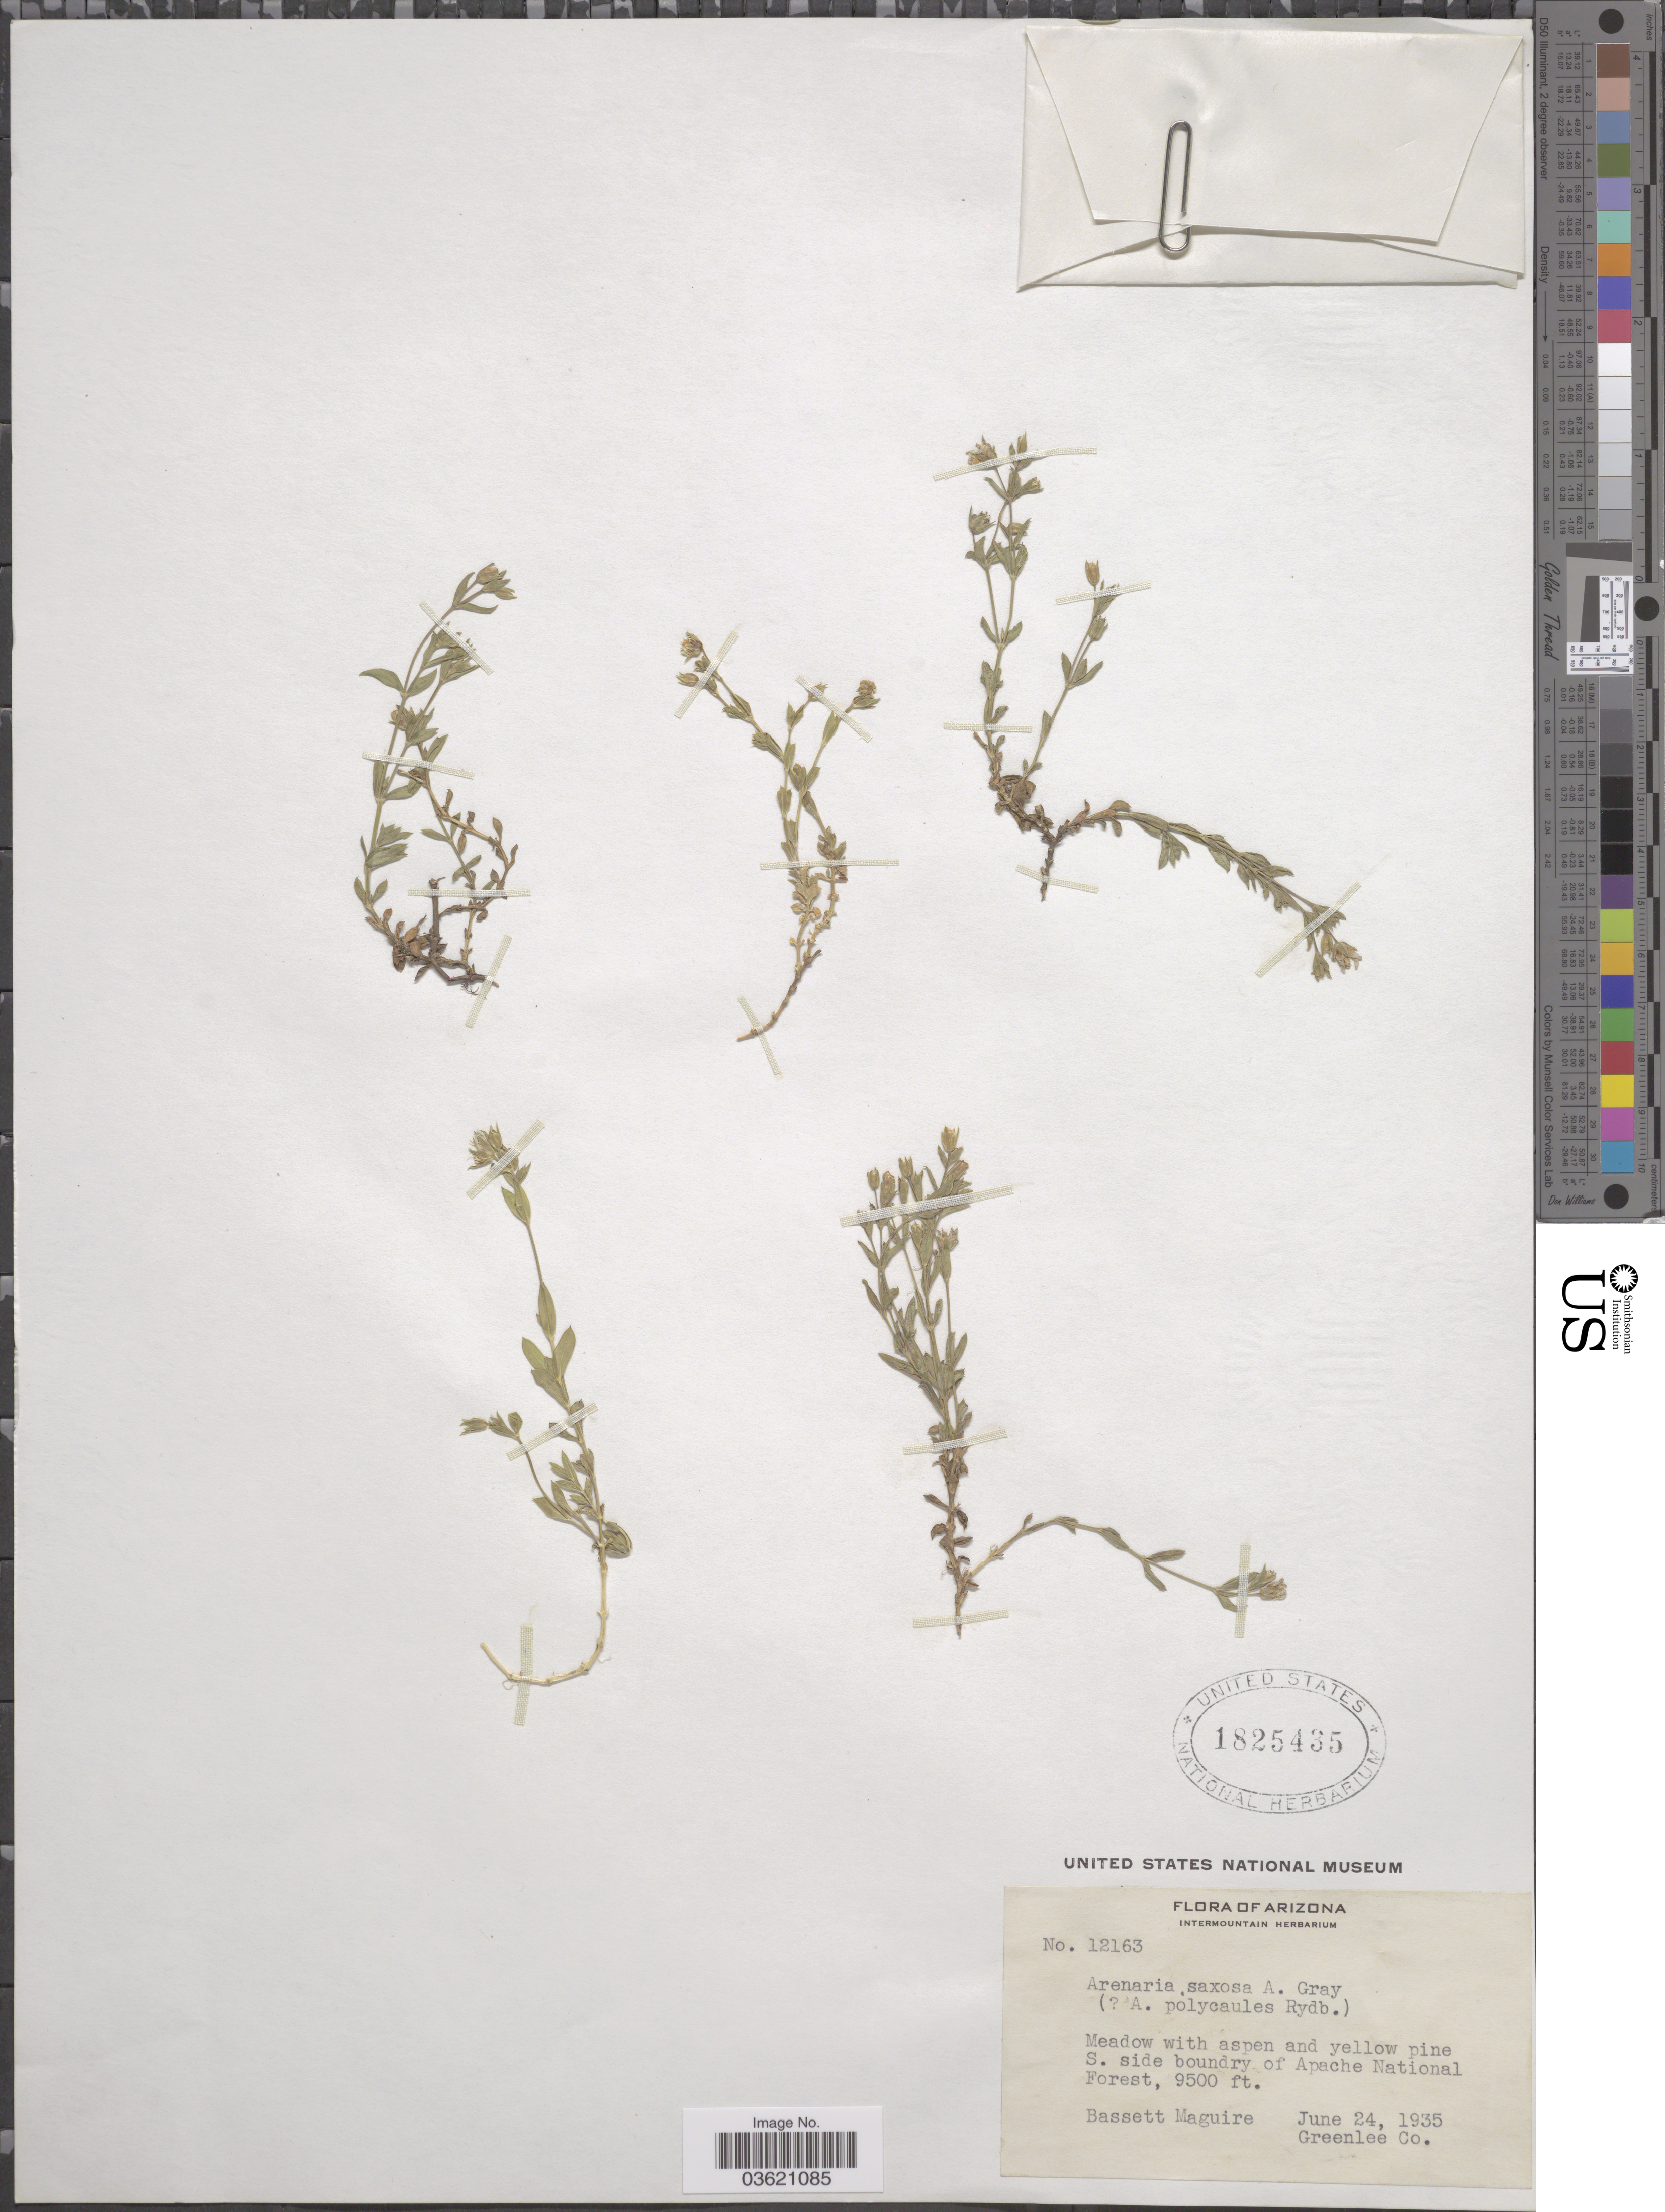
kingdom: Plantae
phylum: Tracheophyta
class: Magnoliopsida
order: Caryophyllales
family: Caryophyllaceae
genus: Arenaria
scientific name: Arenaria saxosa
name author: A. Gray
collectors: B. Maguire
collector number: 12163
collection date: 1935-06-24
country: United States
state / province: Arizona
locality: S. side boundary of Apache National Forest. Greenlee Co.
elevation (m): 2896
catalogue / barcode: US 1825435